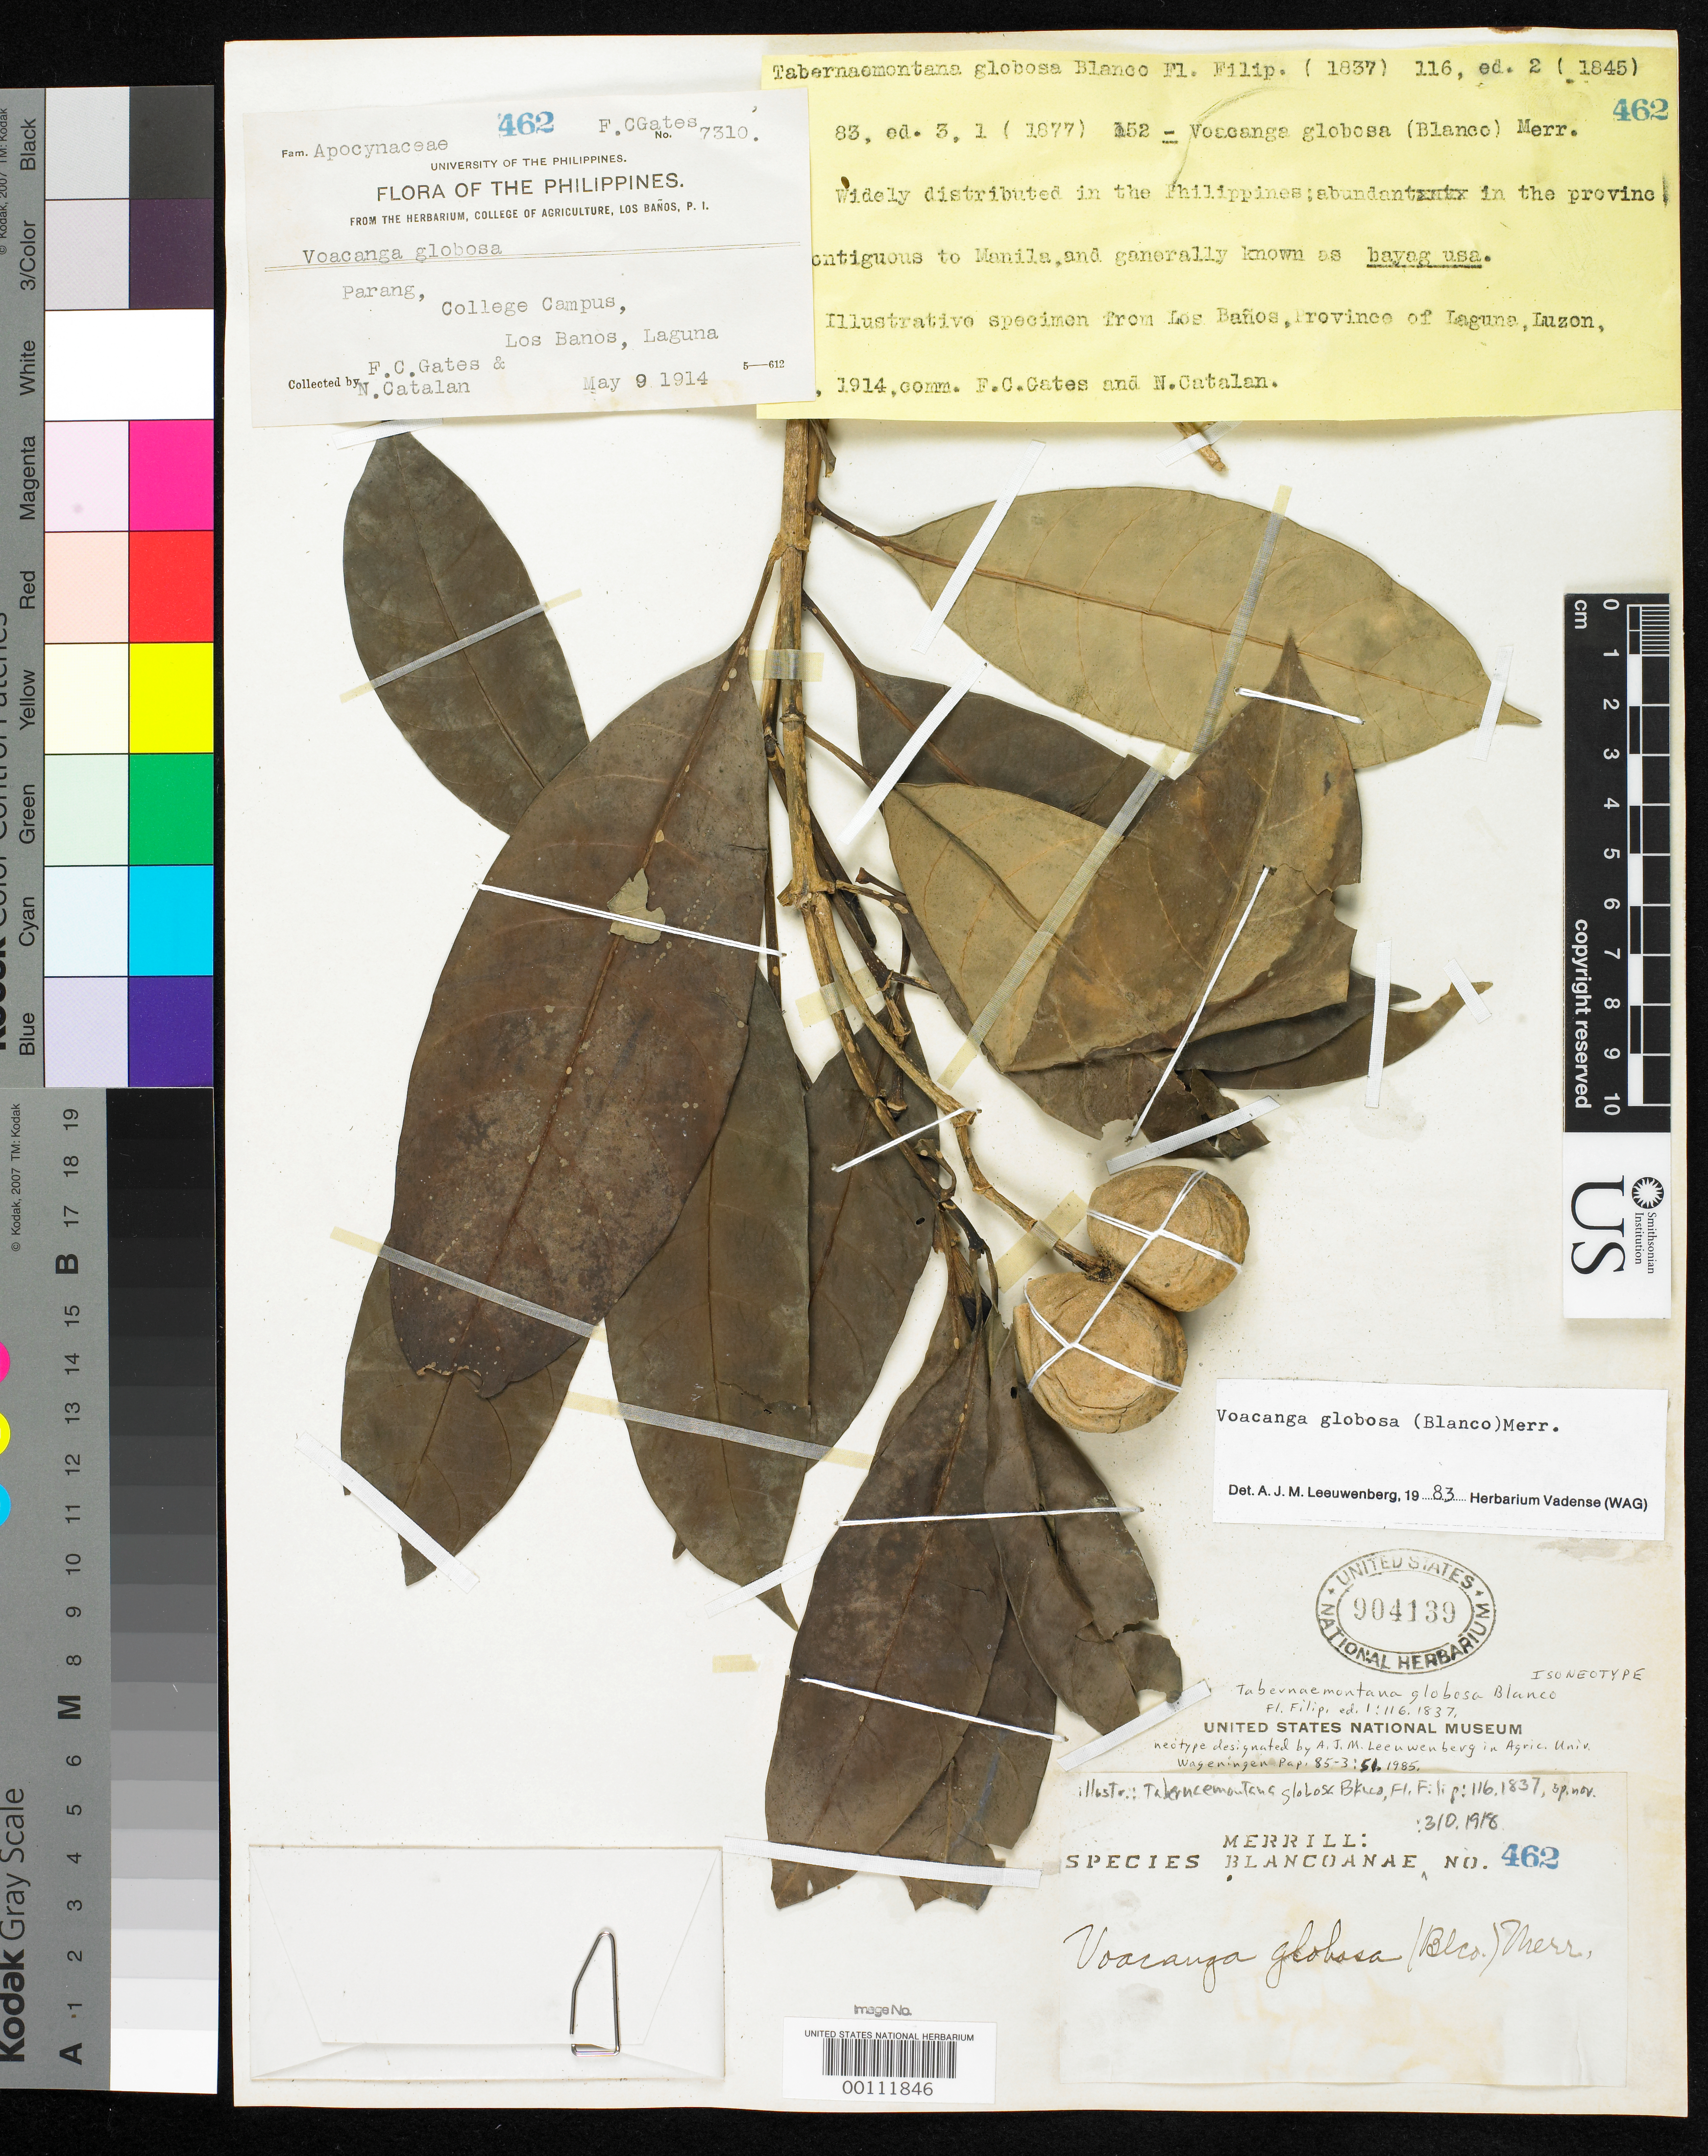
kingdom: Plantae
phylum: Tracheophyta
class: Magnoliopsida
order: Gentianales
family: Apocynaceae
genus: Tabernaemontana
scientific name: Tabernaemontana globosa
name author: Blanco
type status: Isoneotype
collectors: F. C. Gates & N. Catalan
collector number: Sp. Blancoan. 0462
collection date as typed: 09 May 1914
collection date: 1914-05-09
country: Philippines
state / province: Calabarzon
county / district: Laguna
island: Luzon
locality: Los Banos.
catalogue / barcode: US 904139